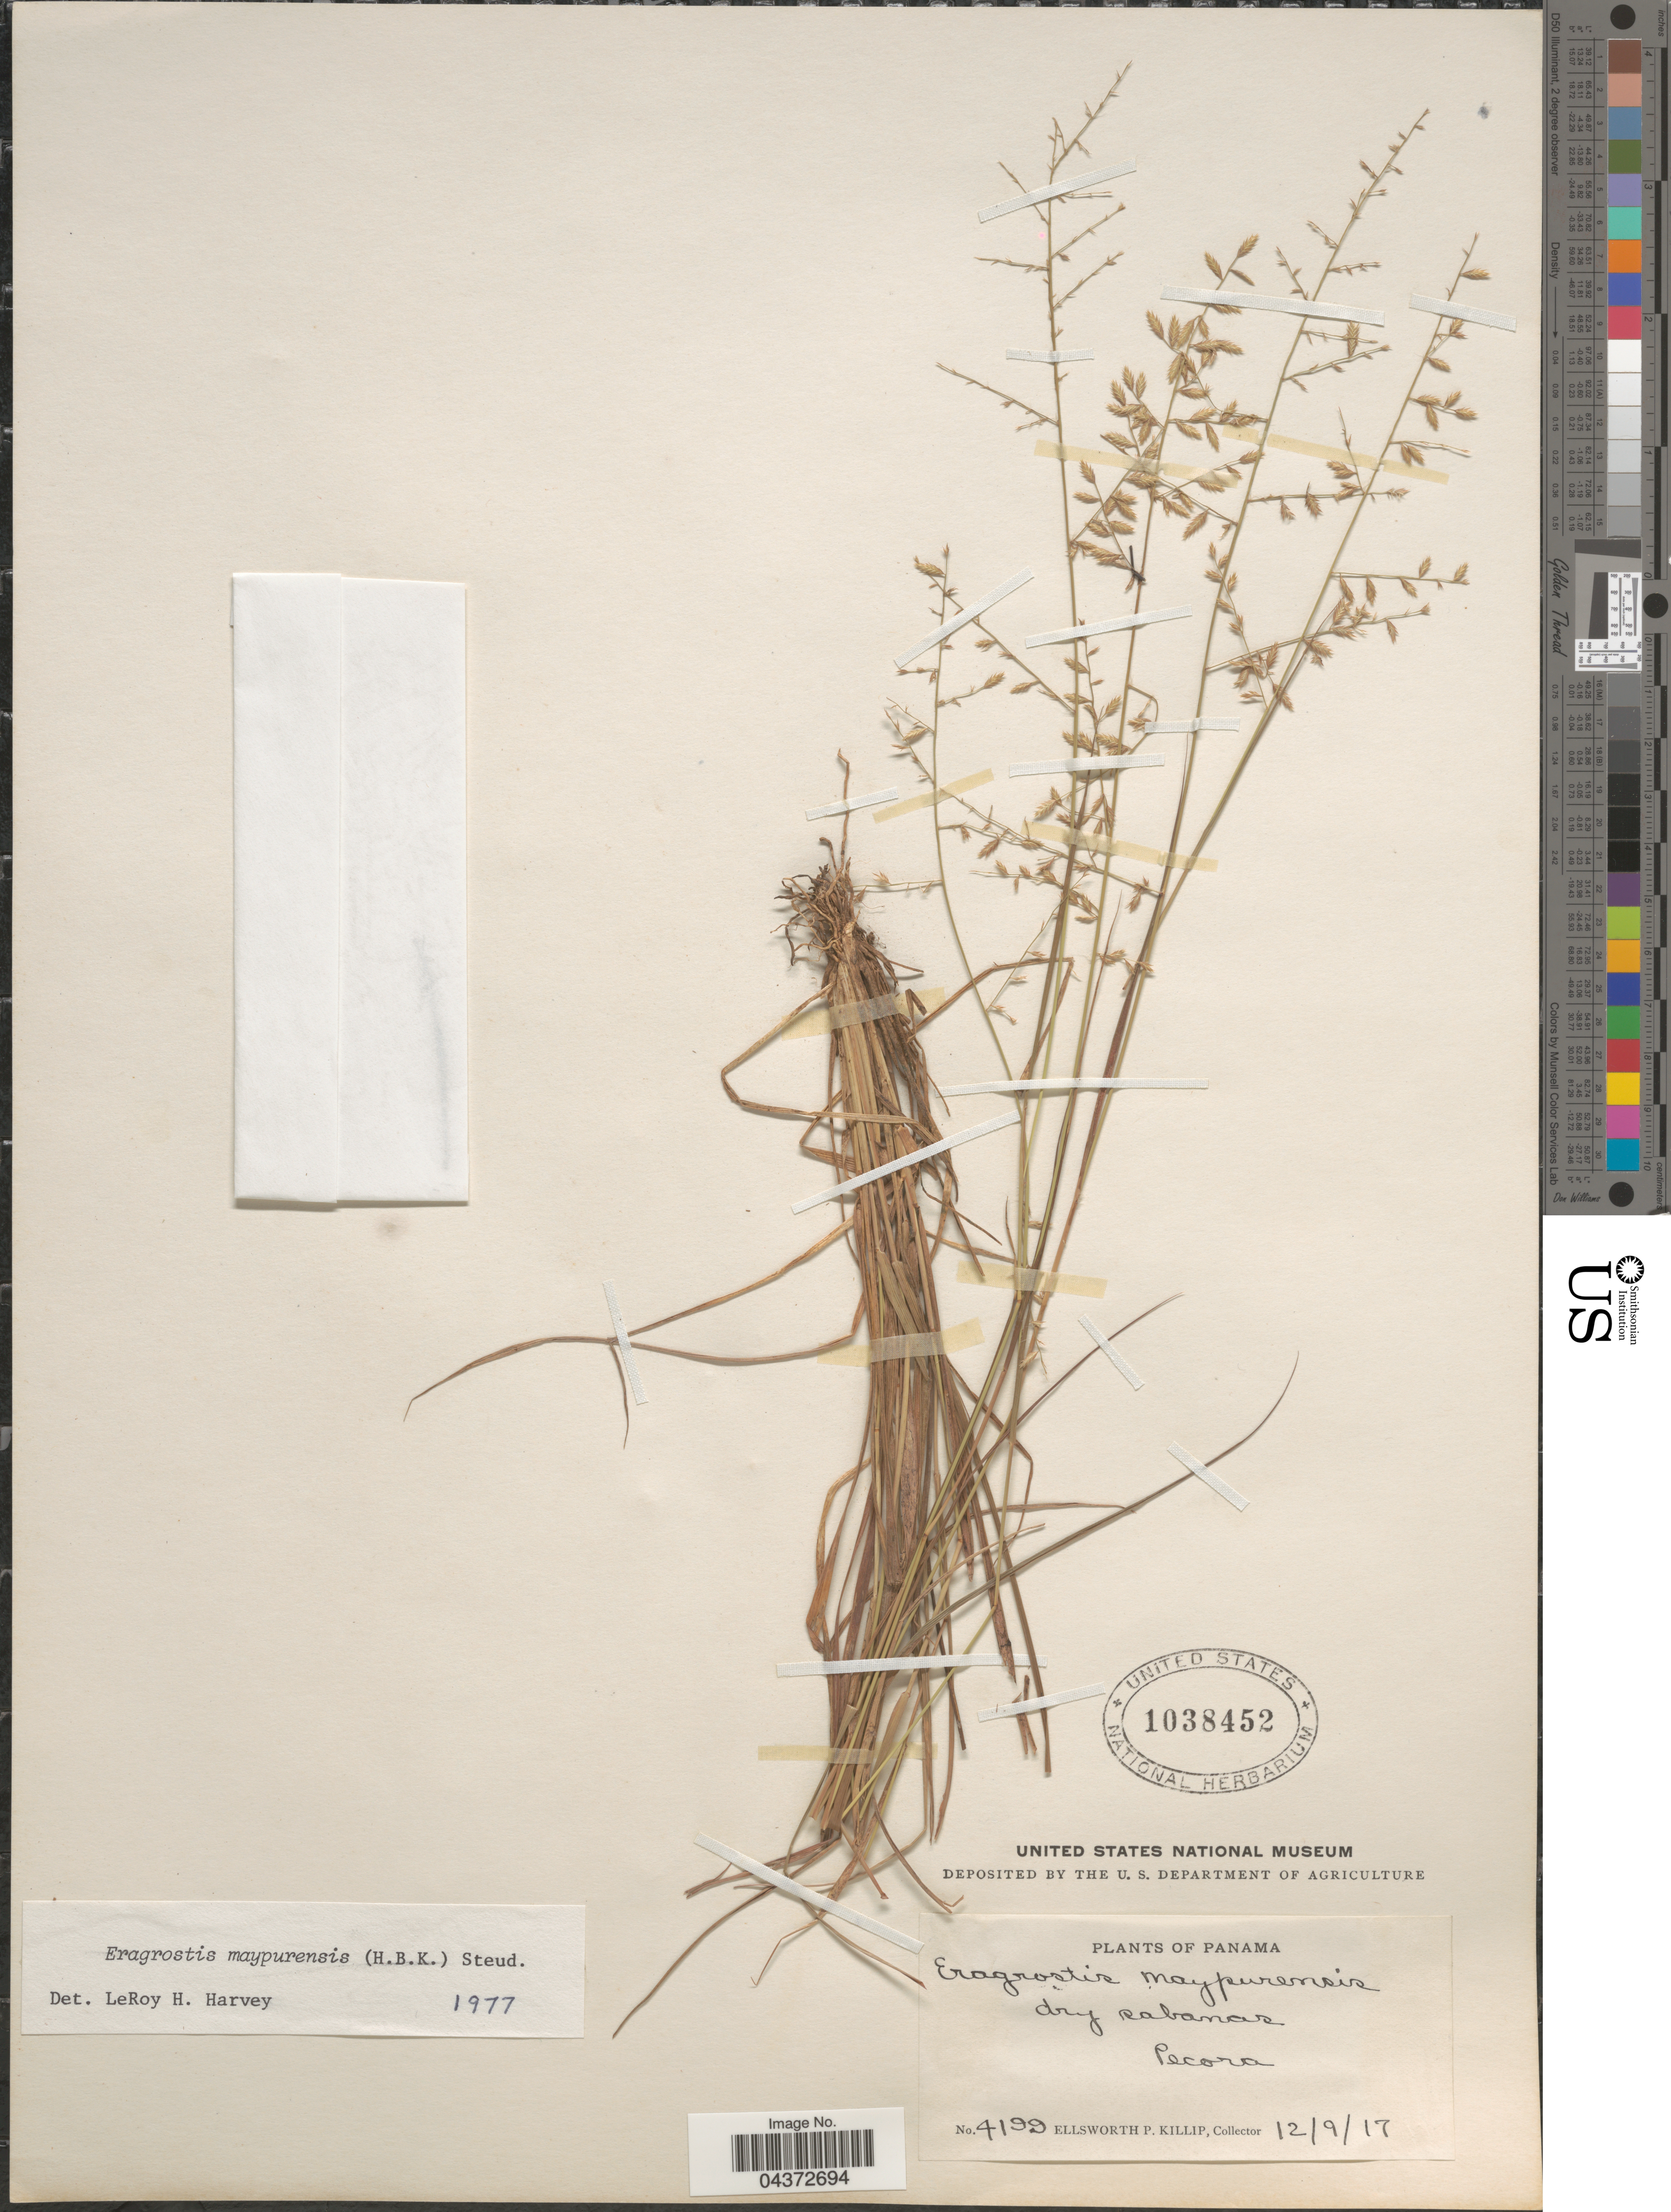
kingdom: Plantae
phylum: Tracheophyta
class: Liliopsida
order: Poales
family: Poaceae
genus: Eragrostis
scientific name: Eragrostis maypurensis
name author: (Kunth) Steud.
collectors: E. P. Killip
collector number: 4199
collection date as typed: Transcribed d/m/y: 12/9/17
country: Panama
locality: Dry sabanas. Pecora.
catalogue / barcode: US 1038452